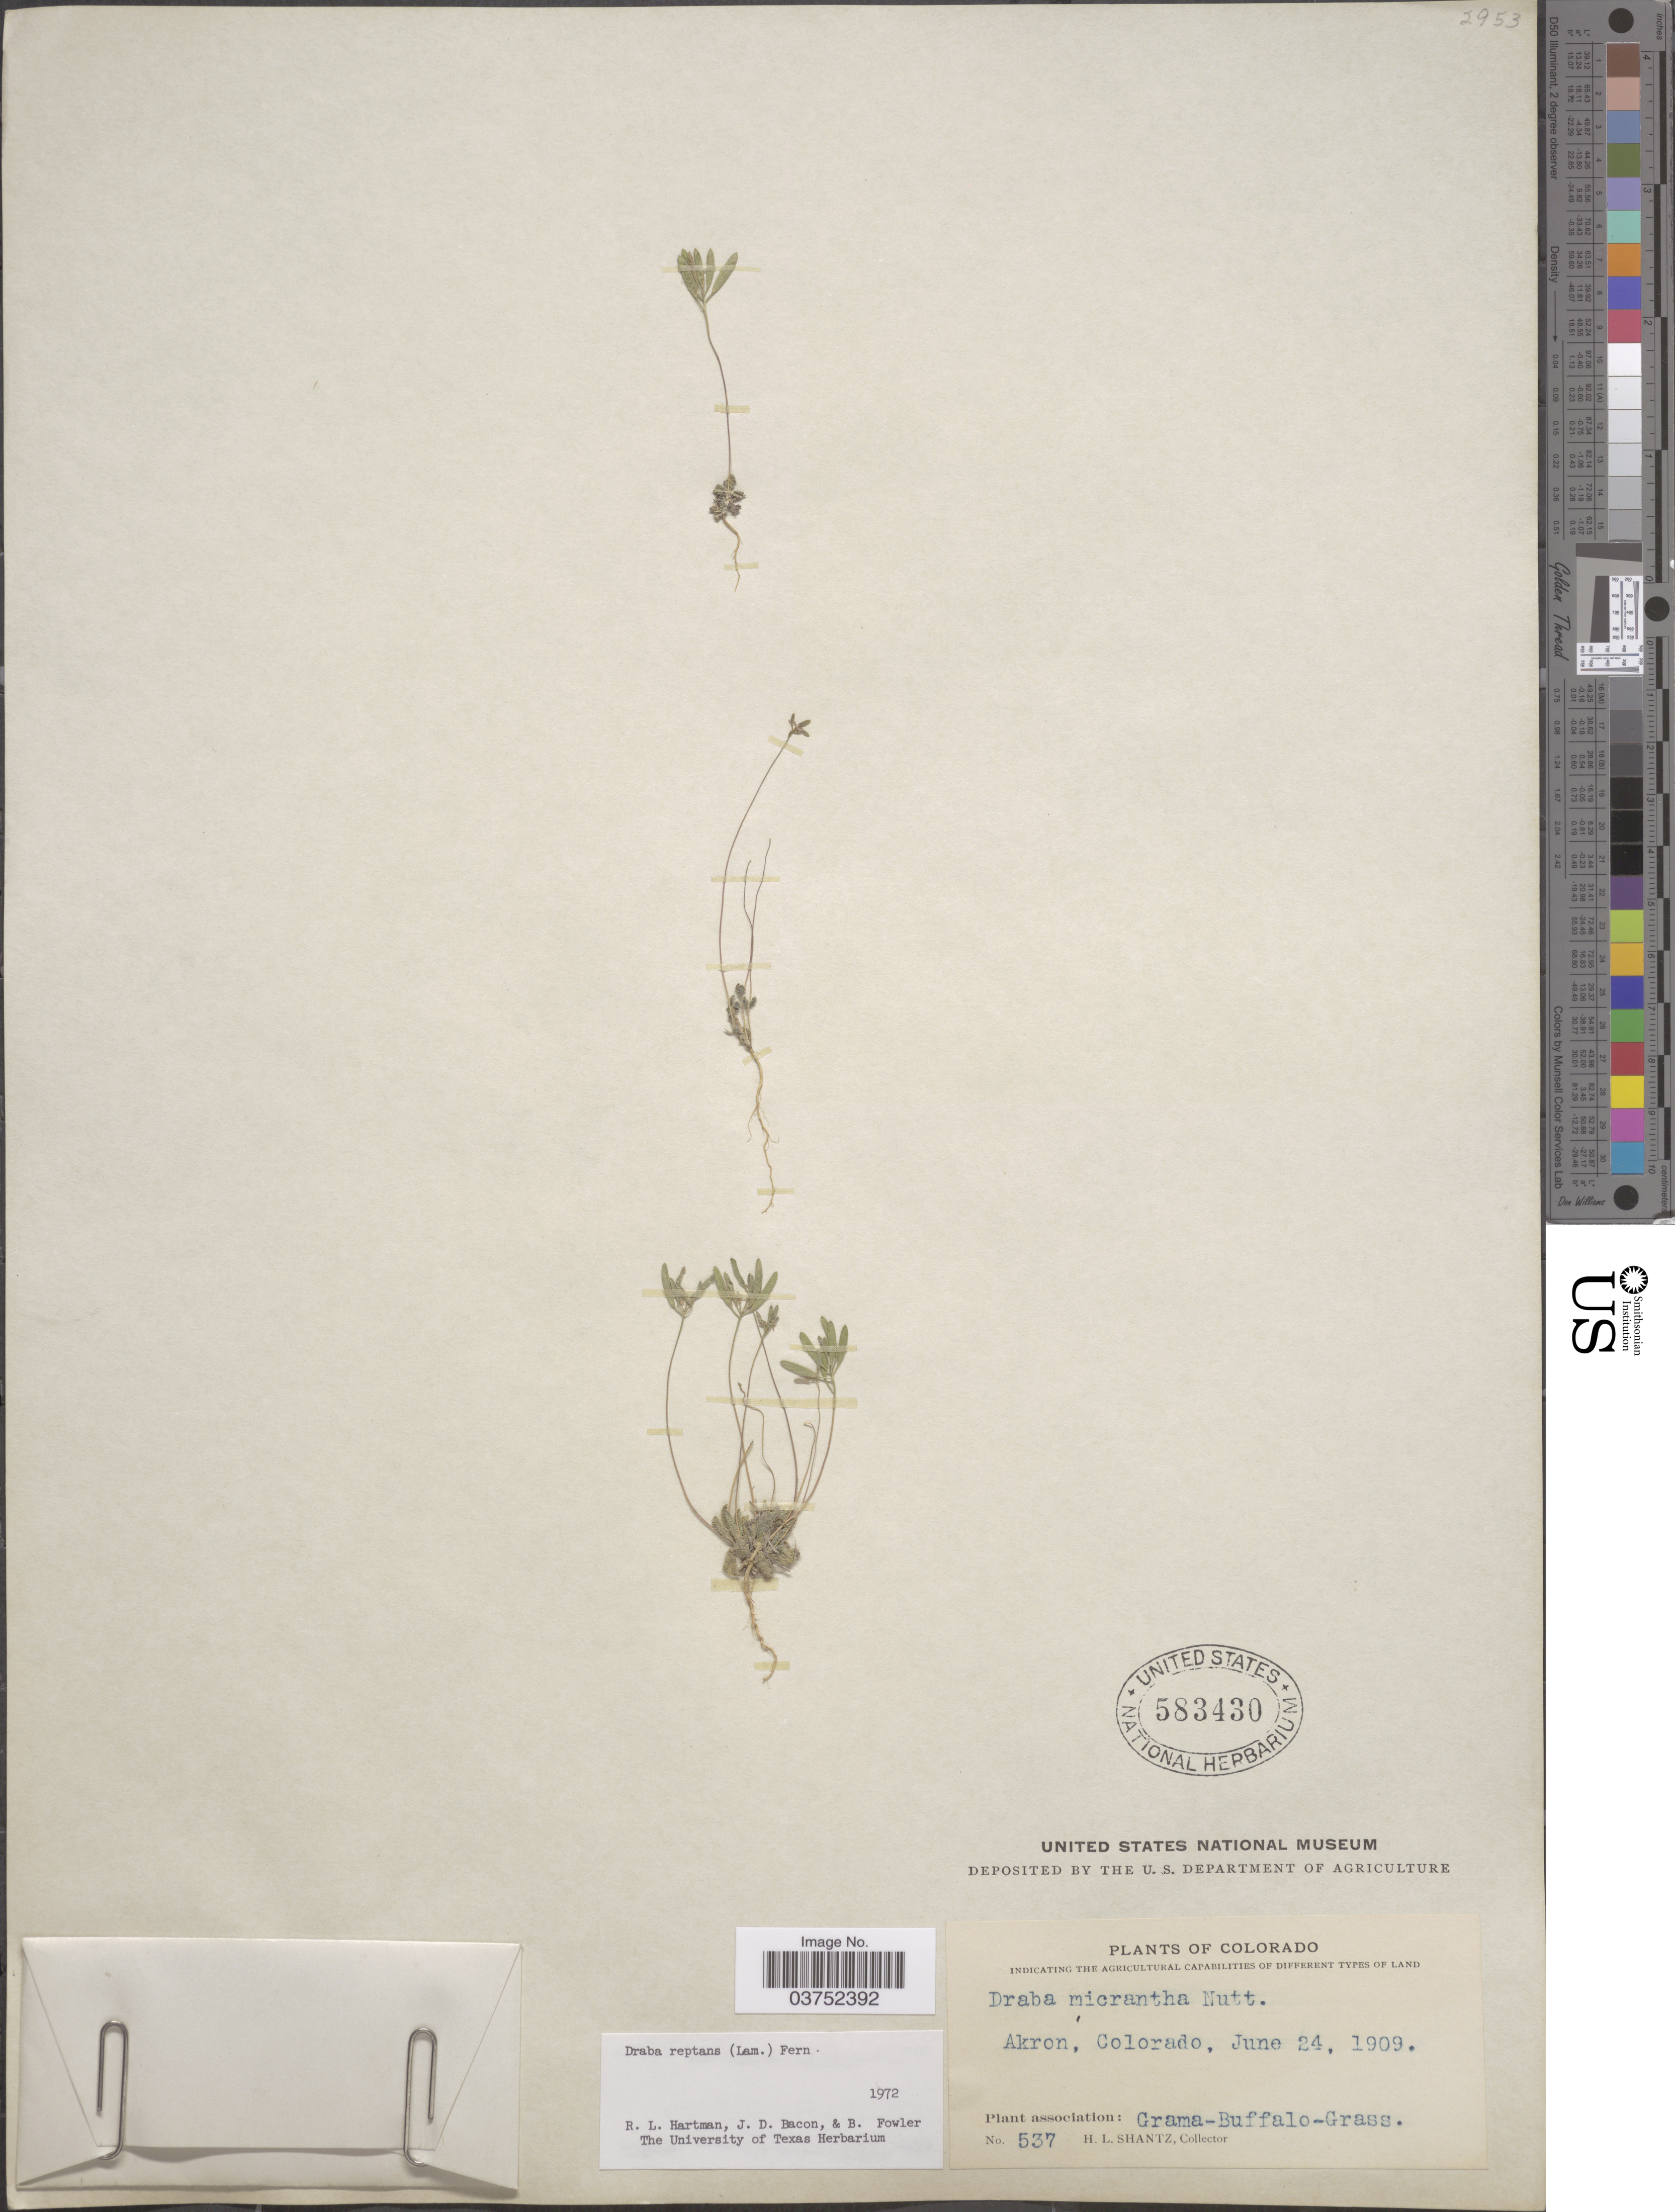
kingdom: Plantae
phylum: Tracheophyta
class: Magnoliopsida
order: Brassicales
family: Brassicaceae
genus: Draba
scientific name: Draba reptans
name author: (Lam.) Fernald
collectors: H. Shantz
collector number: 537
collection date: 1909-06-24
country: United States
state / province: Colorado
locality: Akron.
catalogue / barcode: US 583430